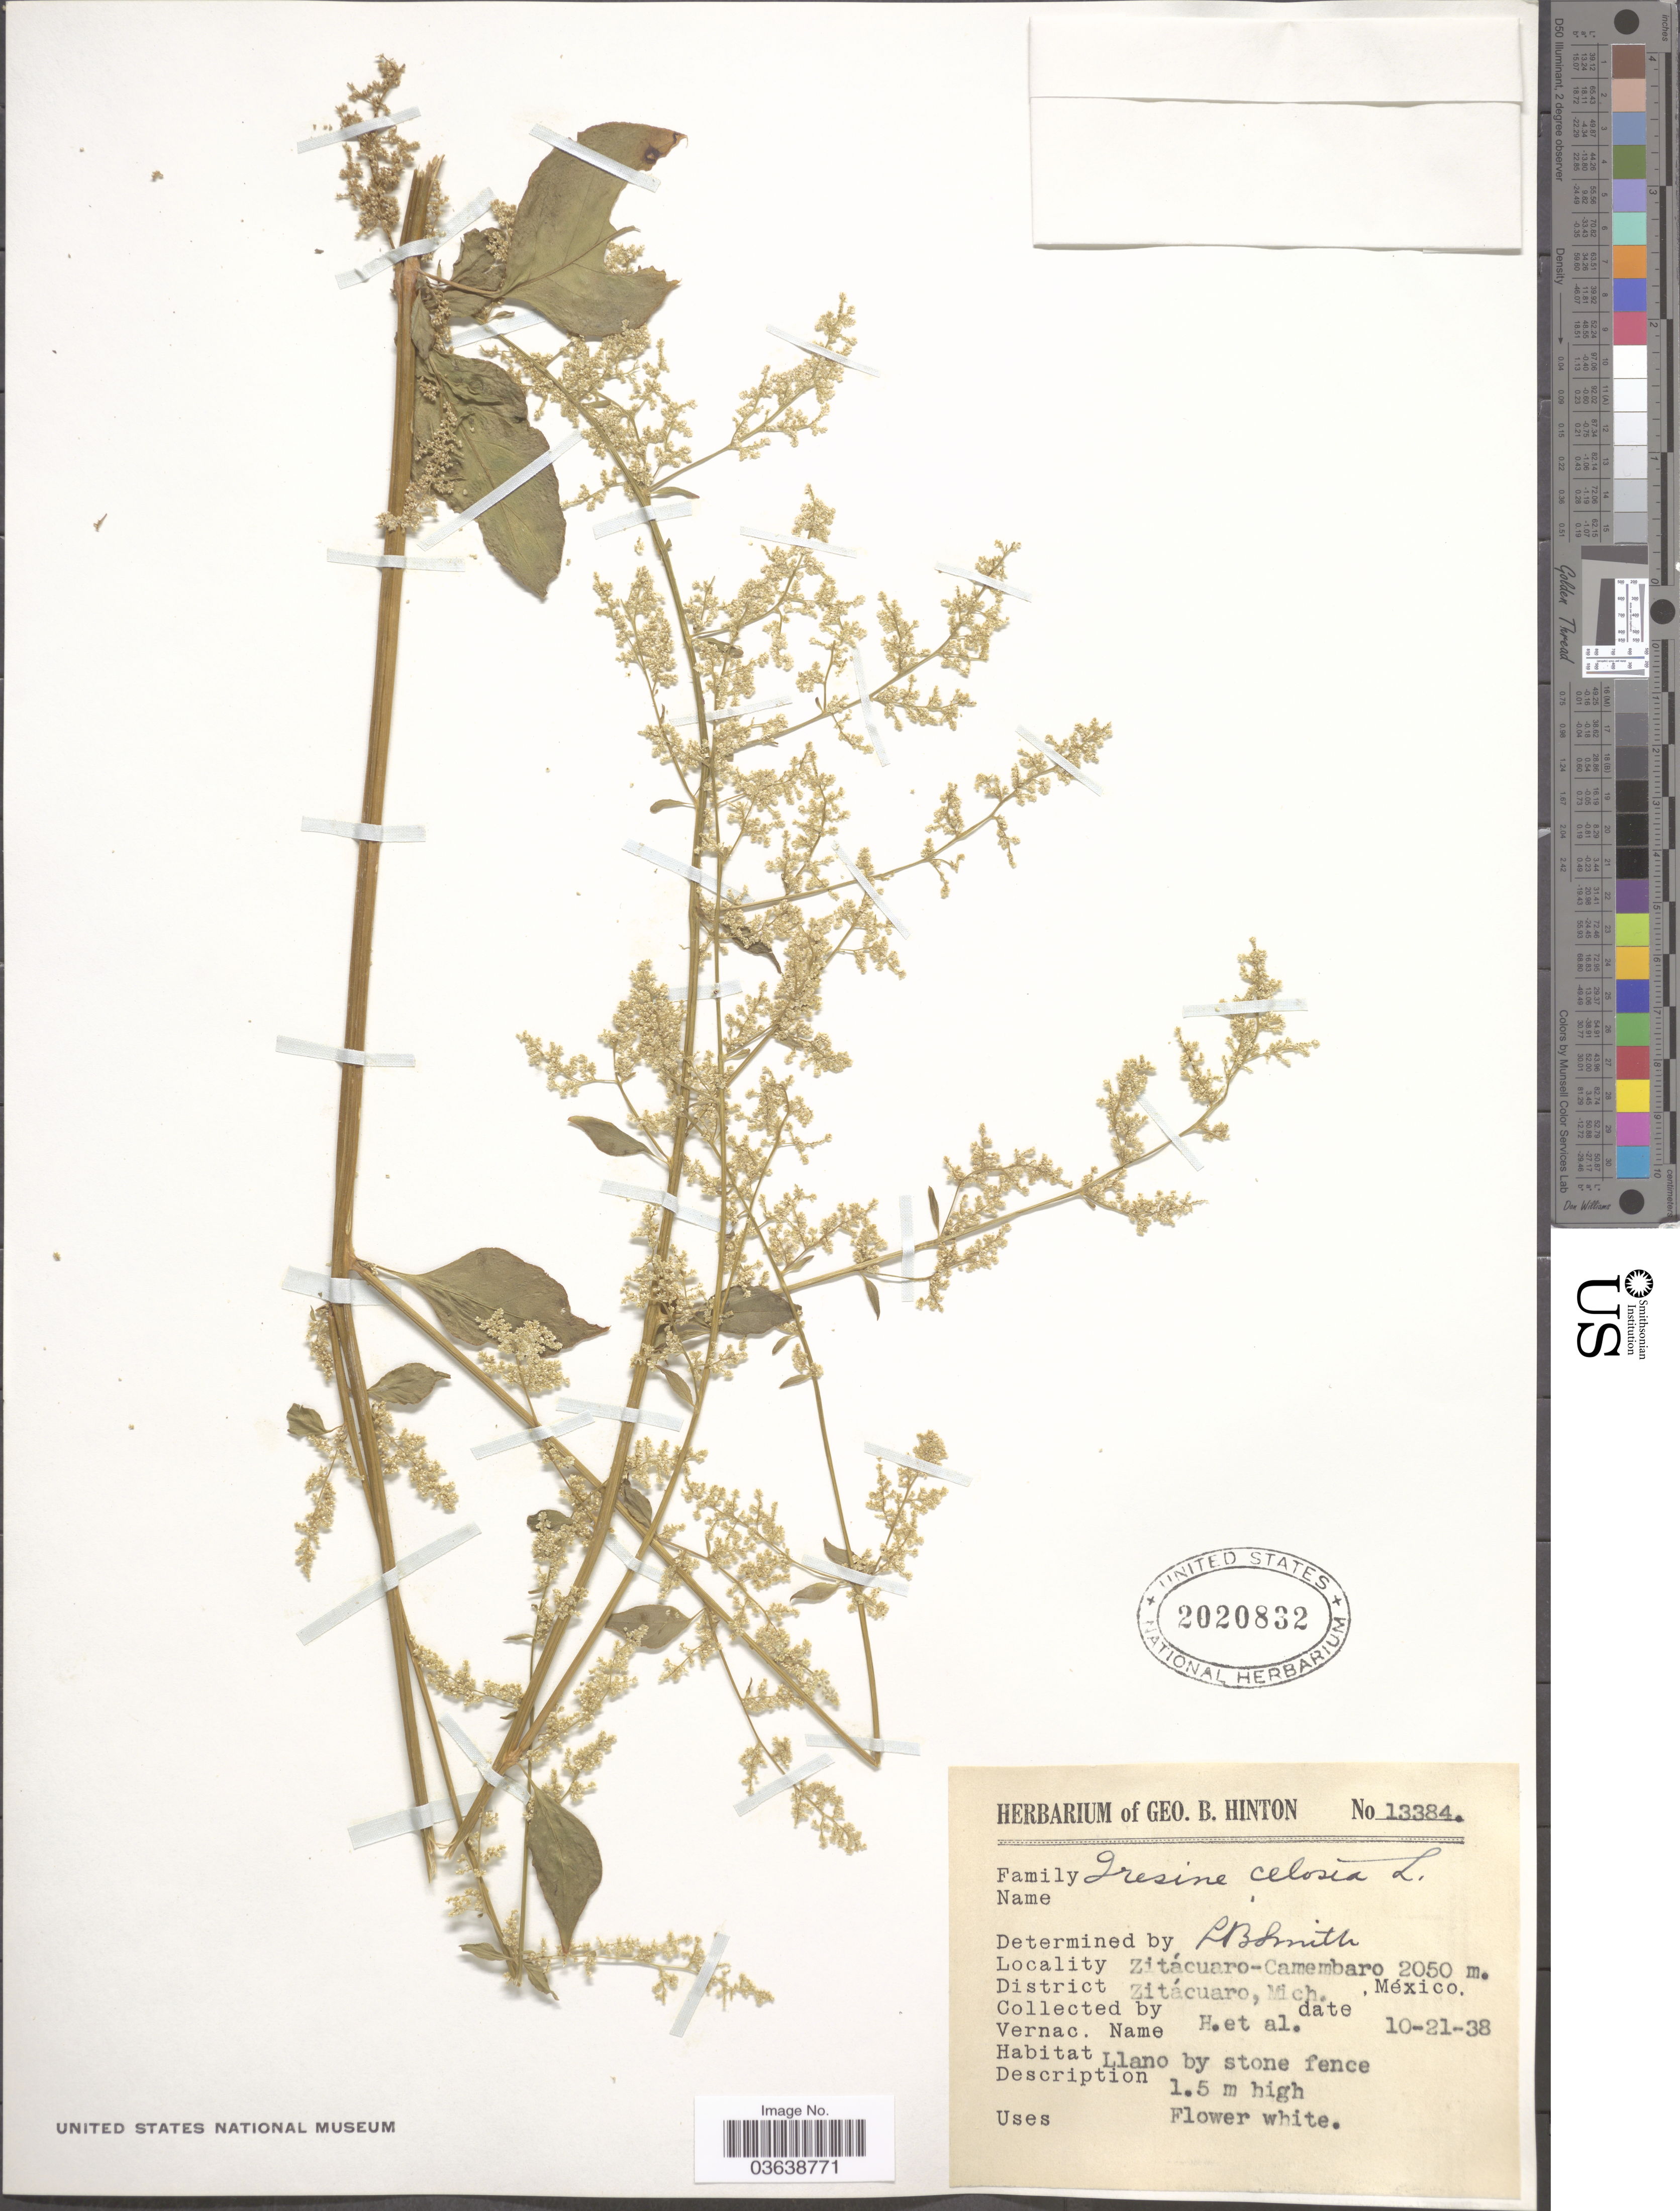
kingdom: Plantae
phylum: Tracheophyta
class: Magnoliopsida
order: Caryophyllales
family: Amaranthaceae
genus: Iresine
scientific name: Iresine celosia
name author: L.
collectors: G. B. Hinton & et al.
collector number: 13384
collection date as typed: Transcribed d/m/y: 21/10/38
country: Mexico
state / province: Michoacán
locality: Zitácuaro-Camembaro. District Zitácuaro.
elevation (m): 2050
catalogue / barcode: US 2020832